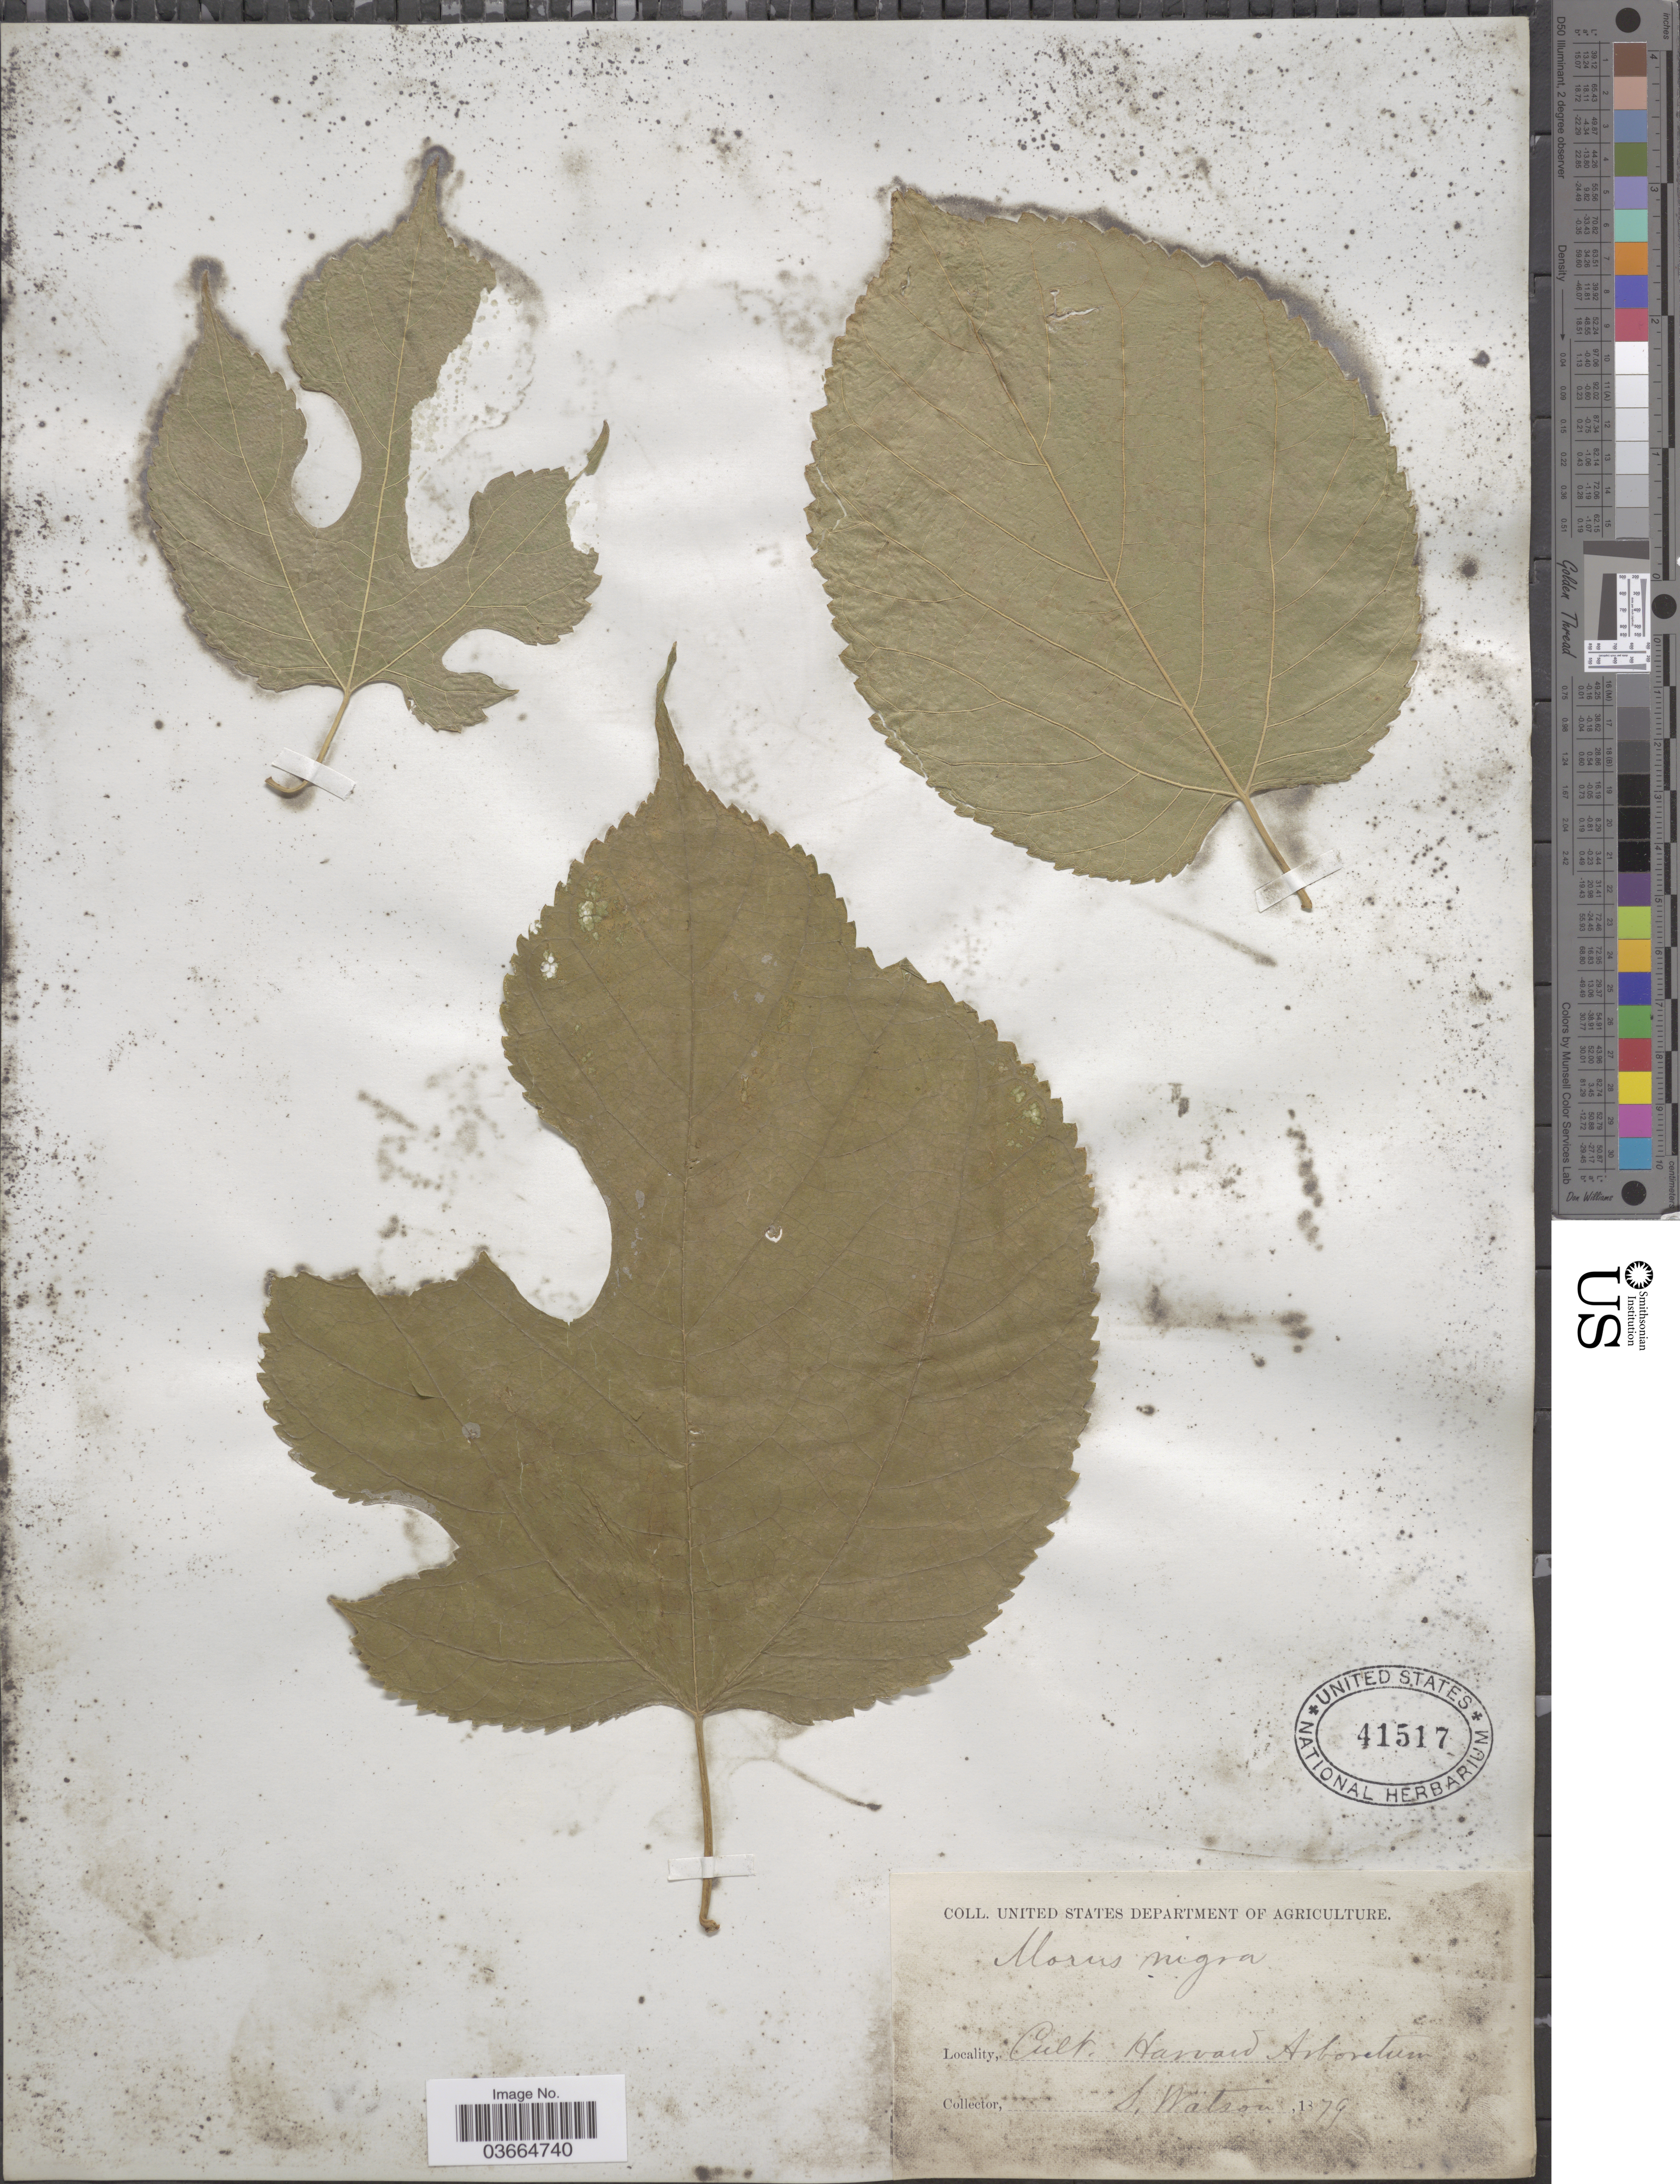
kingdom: Plantae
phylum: Tracheophyta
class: Magnoliopsida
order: Rosales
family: Moraceae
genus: Morus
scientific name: Morus nigra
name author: L.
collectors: S. Watson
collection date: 1879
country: United States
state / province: Massachusetts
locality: Cult. Harvard Arboretum.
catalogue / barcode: US 41517